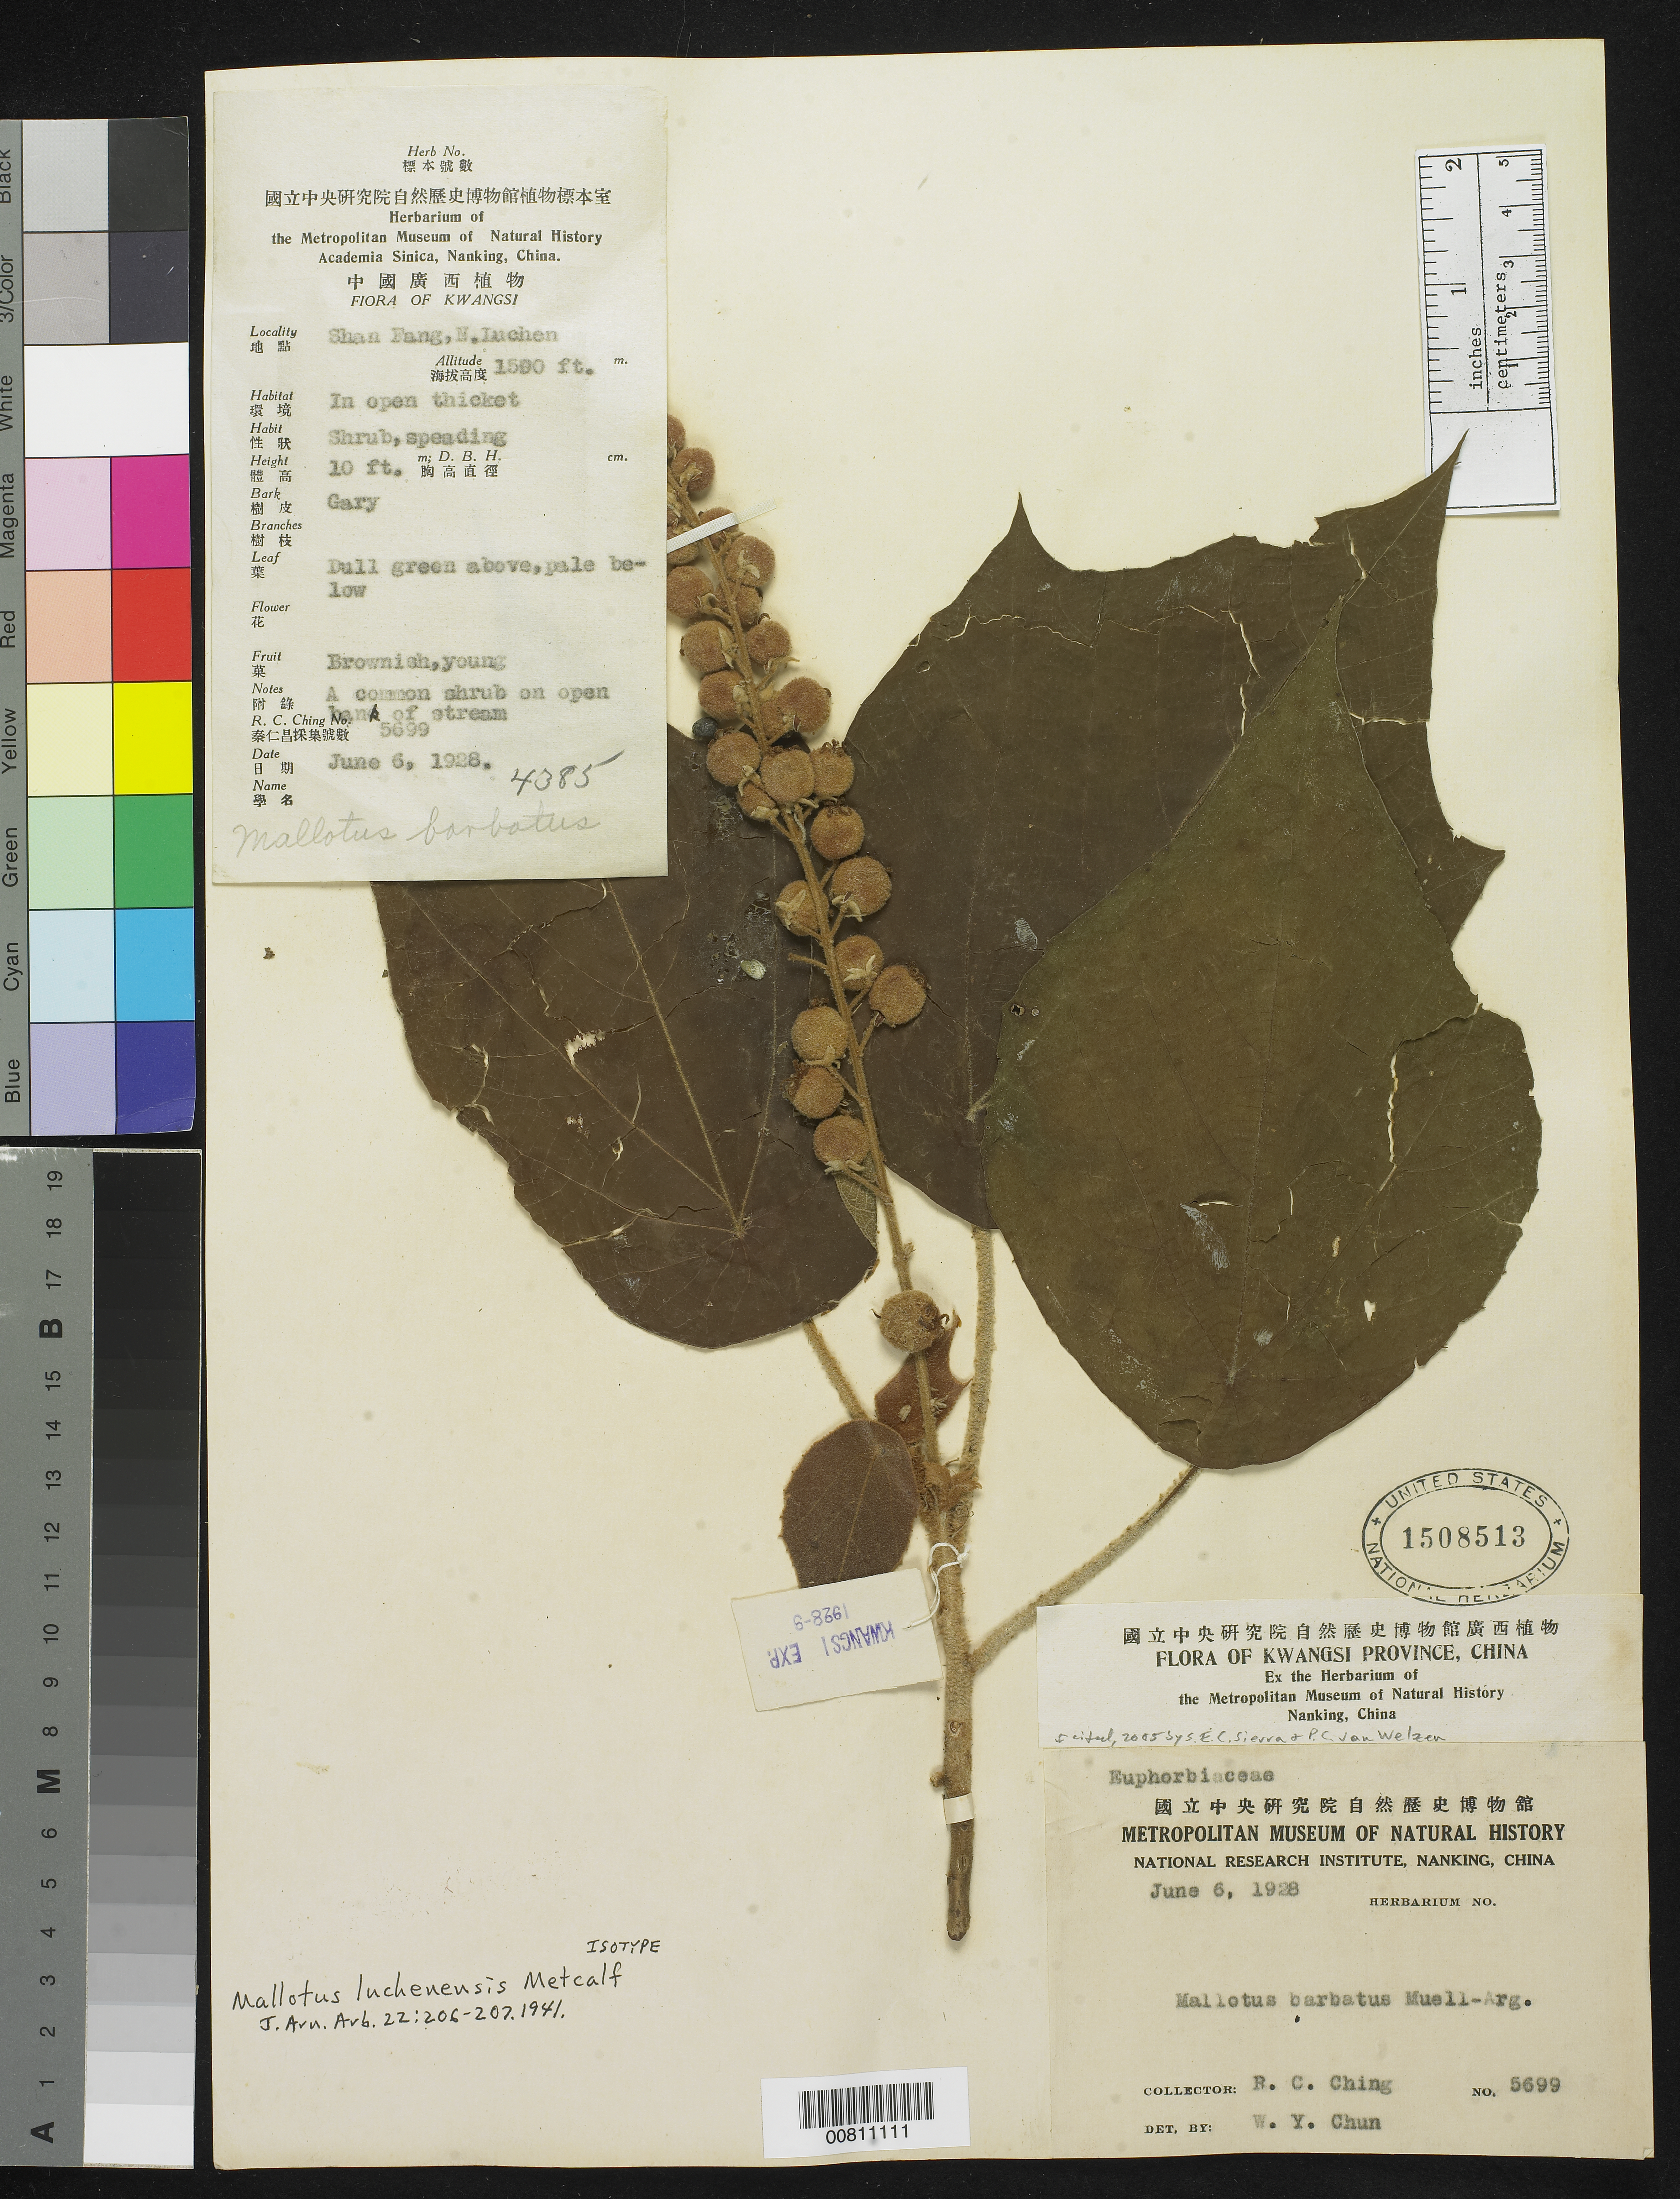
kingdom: Plantae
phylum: Tracheophyta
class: Magnoliopsida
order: Malpighiales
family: Euphorbiaceae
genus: Mallotus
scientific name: Mallotus luchenensis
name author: F.P. Metcalf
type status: Isotype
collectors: R. C. Ching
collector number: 5699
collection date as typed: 06 Jun 1928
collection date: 1928-06-06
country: China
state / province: Guangxi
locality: Kwangsi: Shan Fang, N. Luchen, 1500 ft.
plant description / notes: Cited 2005 by S.E.C. Sierra & P.C. van Welzen.; Locality data taken from protologue (US label lacks locality data).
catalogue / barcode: US 1508513